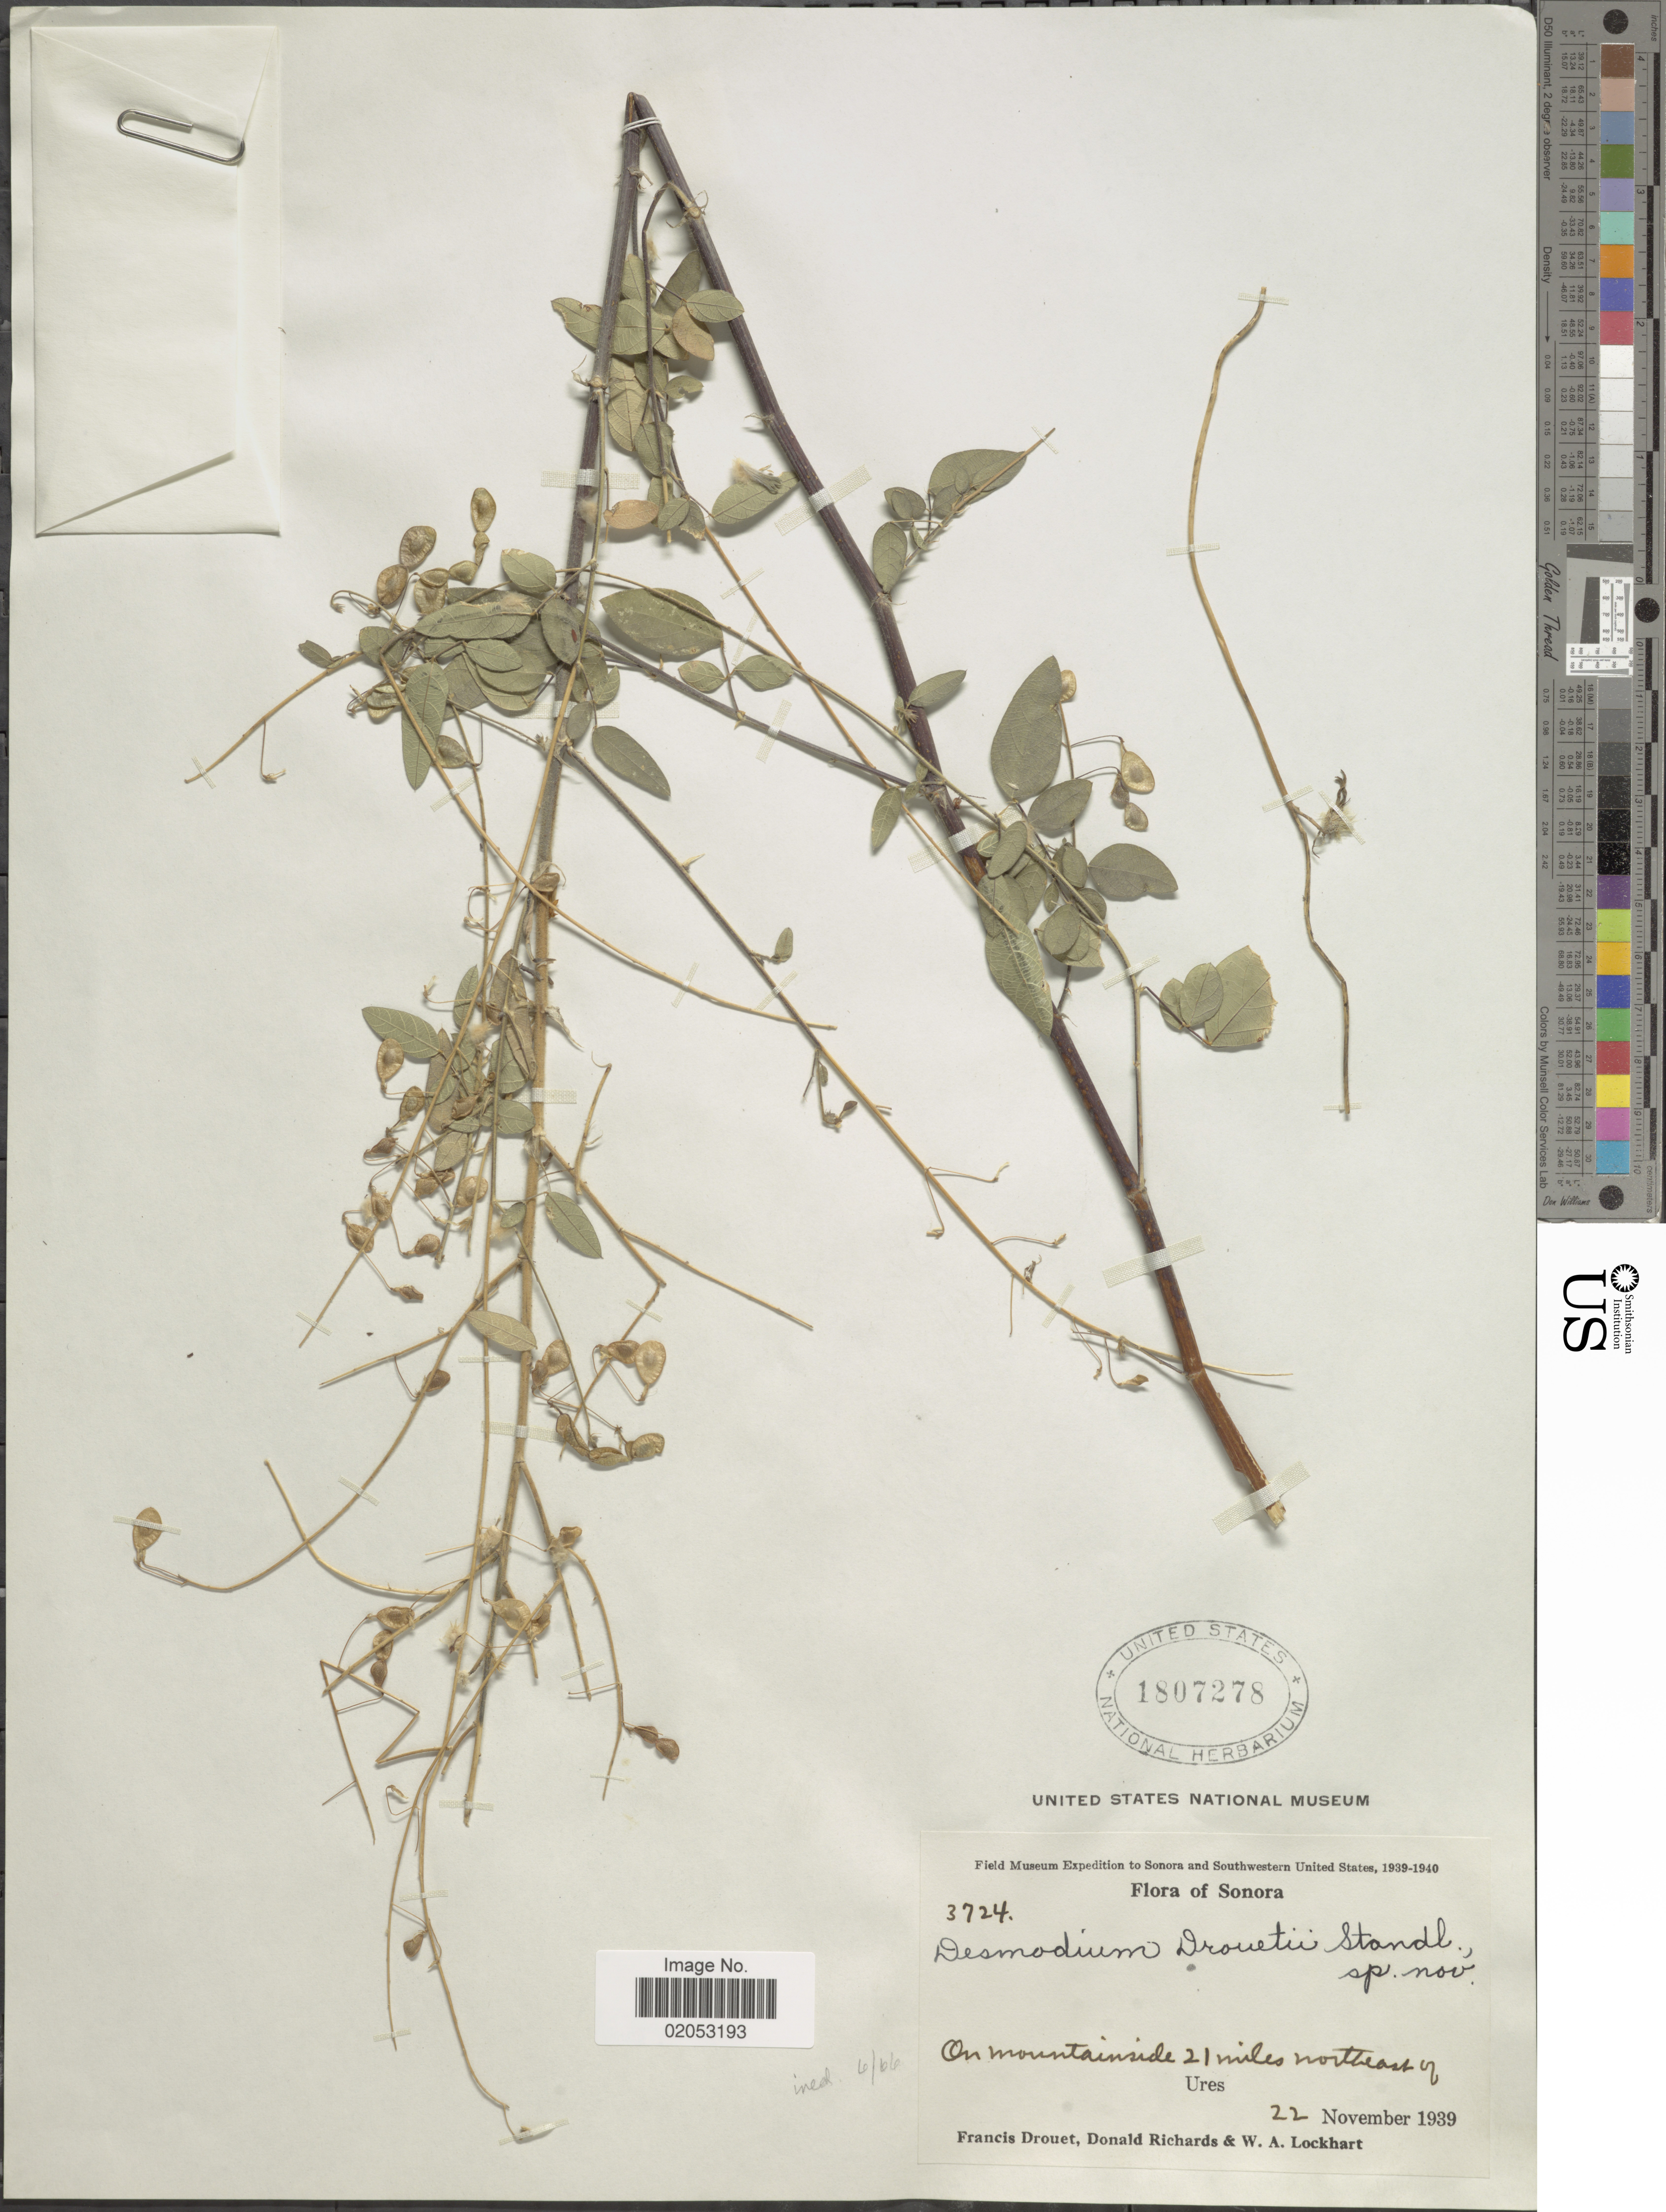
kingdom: Plantae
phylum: Tracheophyta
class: Magnoliopsida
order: Fabales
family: Fabaceae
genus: Desmodium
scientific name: Desmodium sp.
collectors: F. E. Drouet, D. Richards & W. Lockhart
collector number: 3724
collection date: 1939-11-22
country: Mexico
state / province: Sonora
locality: On mountainside 21 miles northeast of Ures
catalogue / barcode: US 1807278